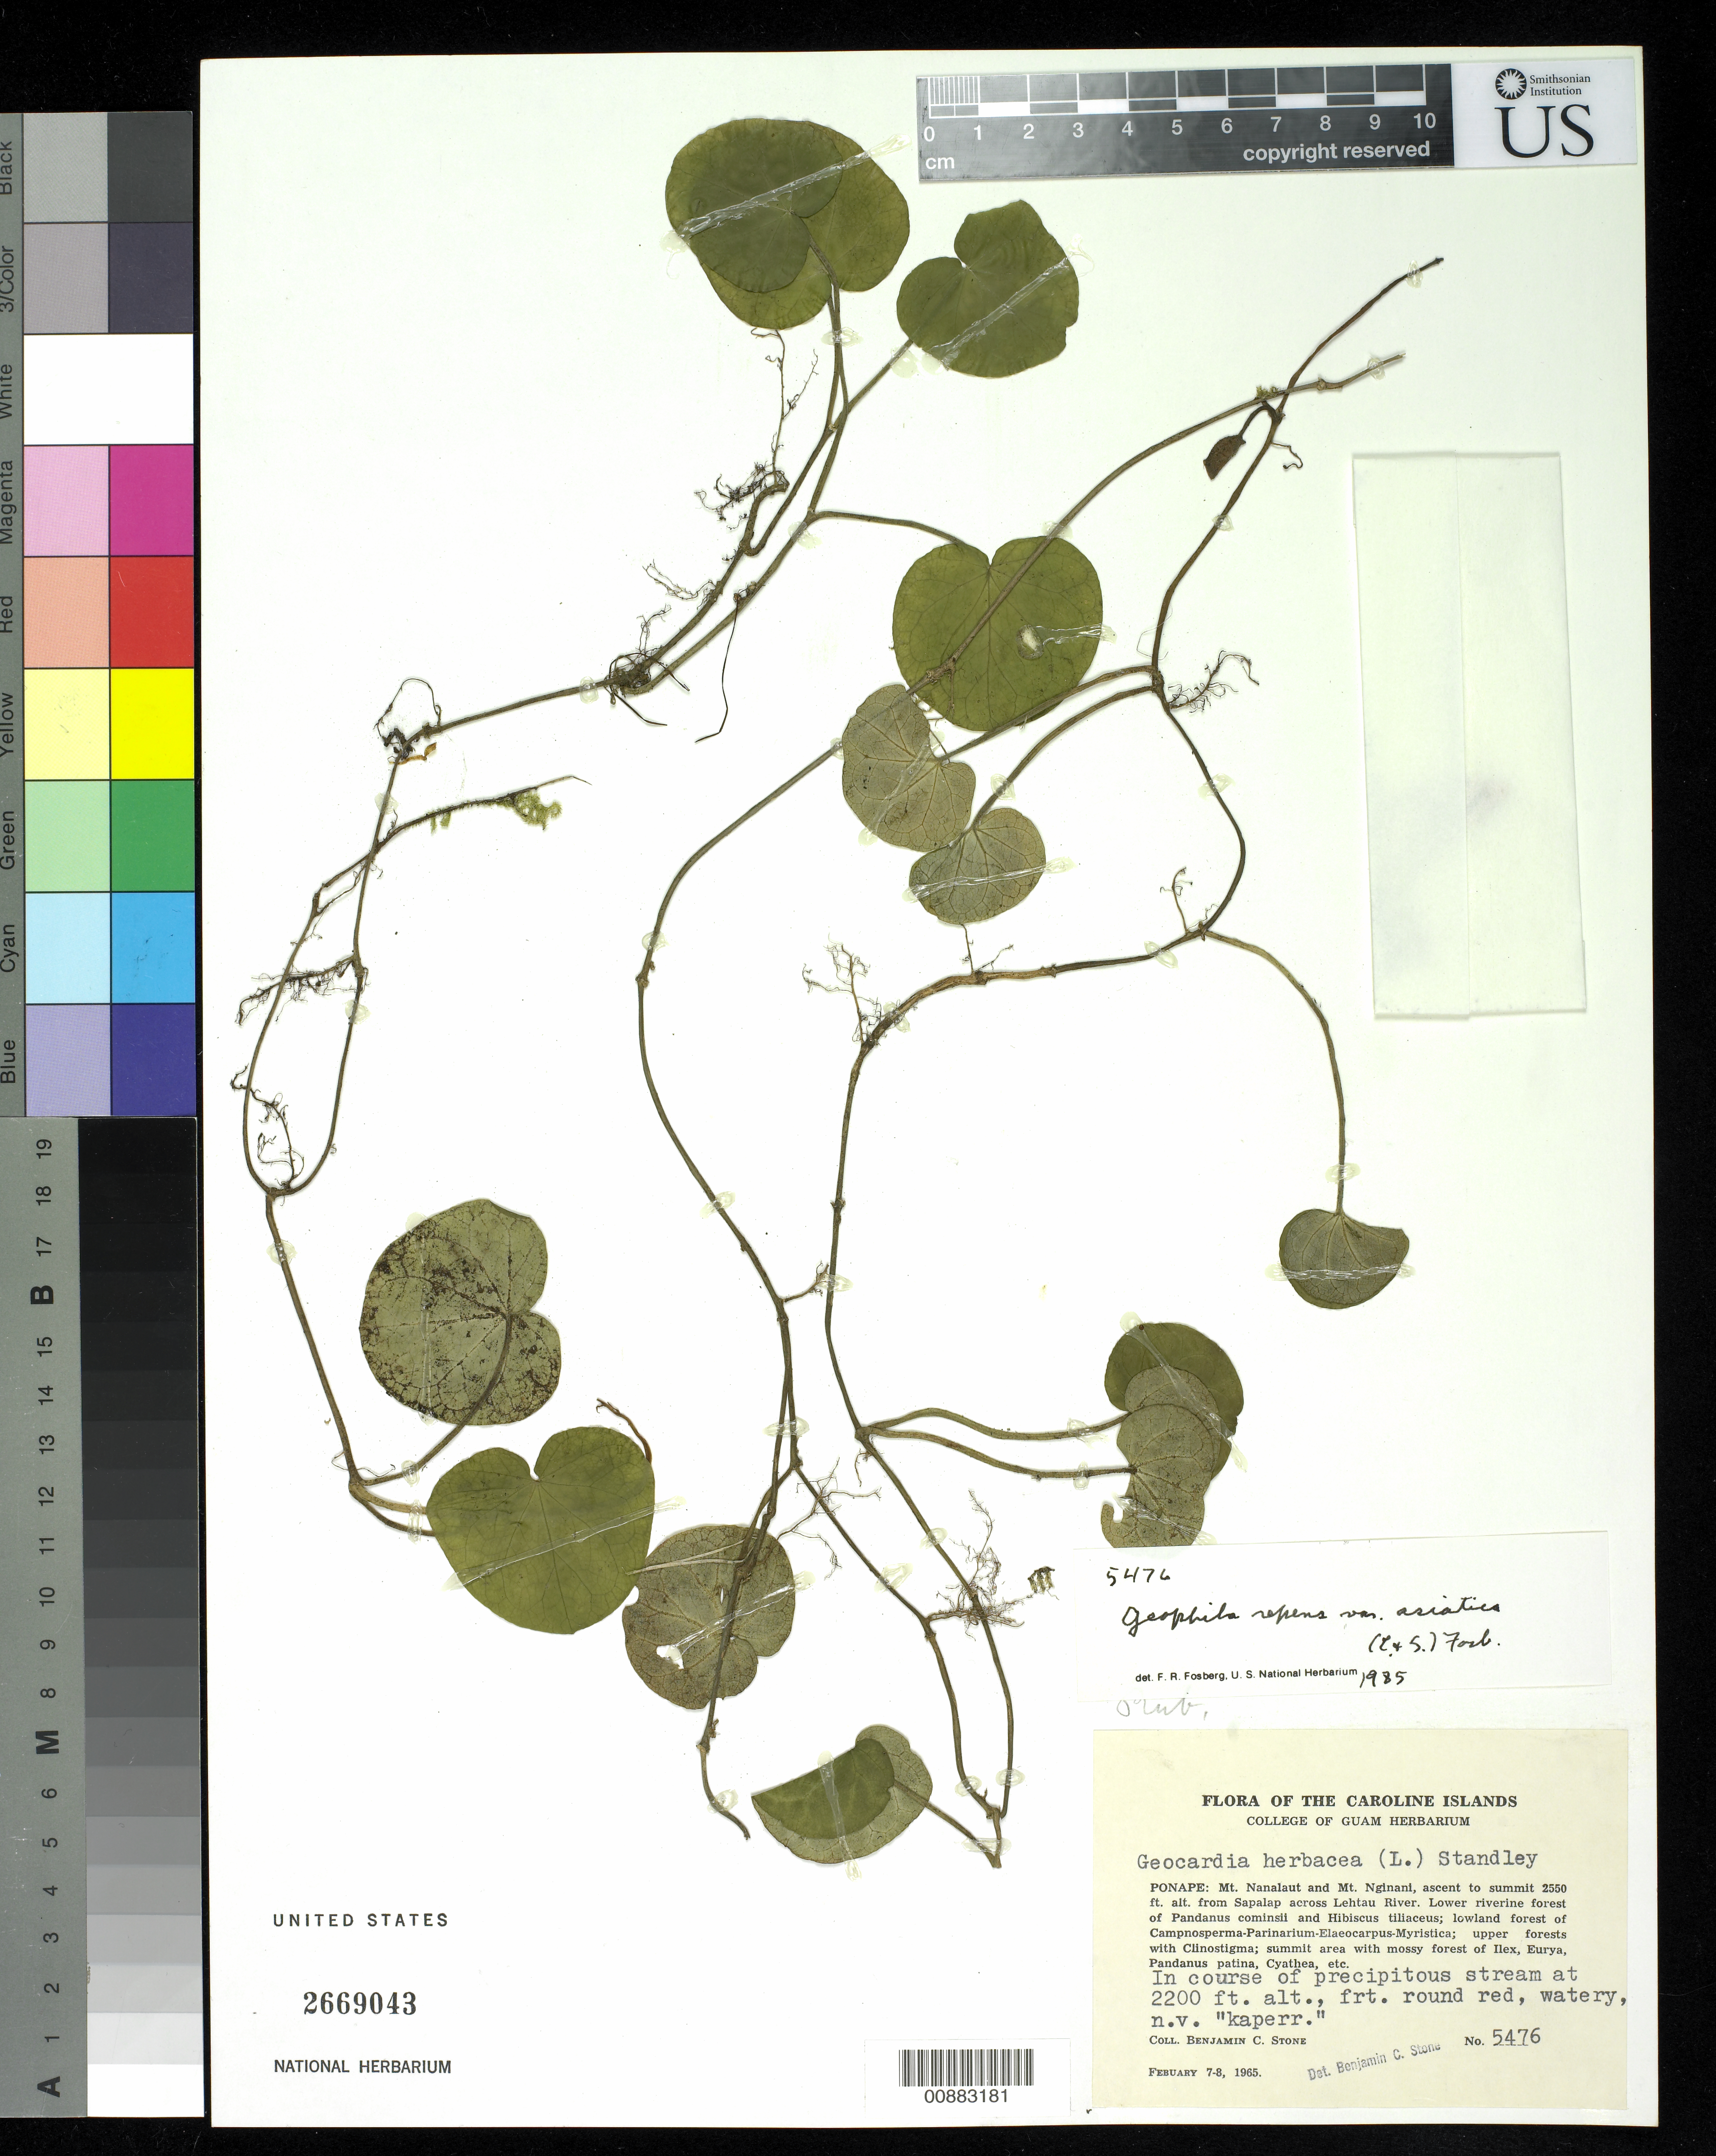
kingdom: Plantae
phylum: Tracheophyta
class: Magnoliopsida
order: Gentianales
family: Rubiaceae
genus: Geophila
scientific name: Geophila repens var. asiatica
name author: (Cham. & Schltdl.) Fosberg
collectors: B. C. Stone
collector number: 5476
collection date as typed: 07 Feb 1965 to 08 Feb 1965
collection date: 1965-02-07/1965-02-08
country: Micronesia, Federated States of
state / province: Pohnpei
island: Pohnpei [Ponape]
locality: Mr. Nanlaut and Mr. Nginani, ascent to summit 2550 ft. alt. from Sapalap across Lehtau river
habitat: lower riverine forest of Pandanus cominsii and Hibiscus tiliaceus ;lowland forest of Campnosperma-Parinarium-Elaeoca…….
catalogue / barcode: US 2669043